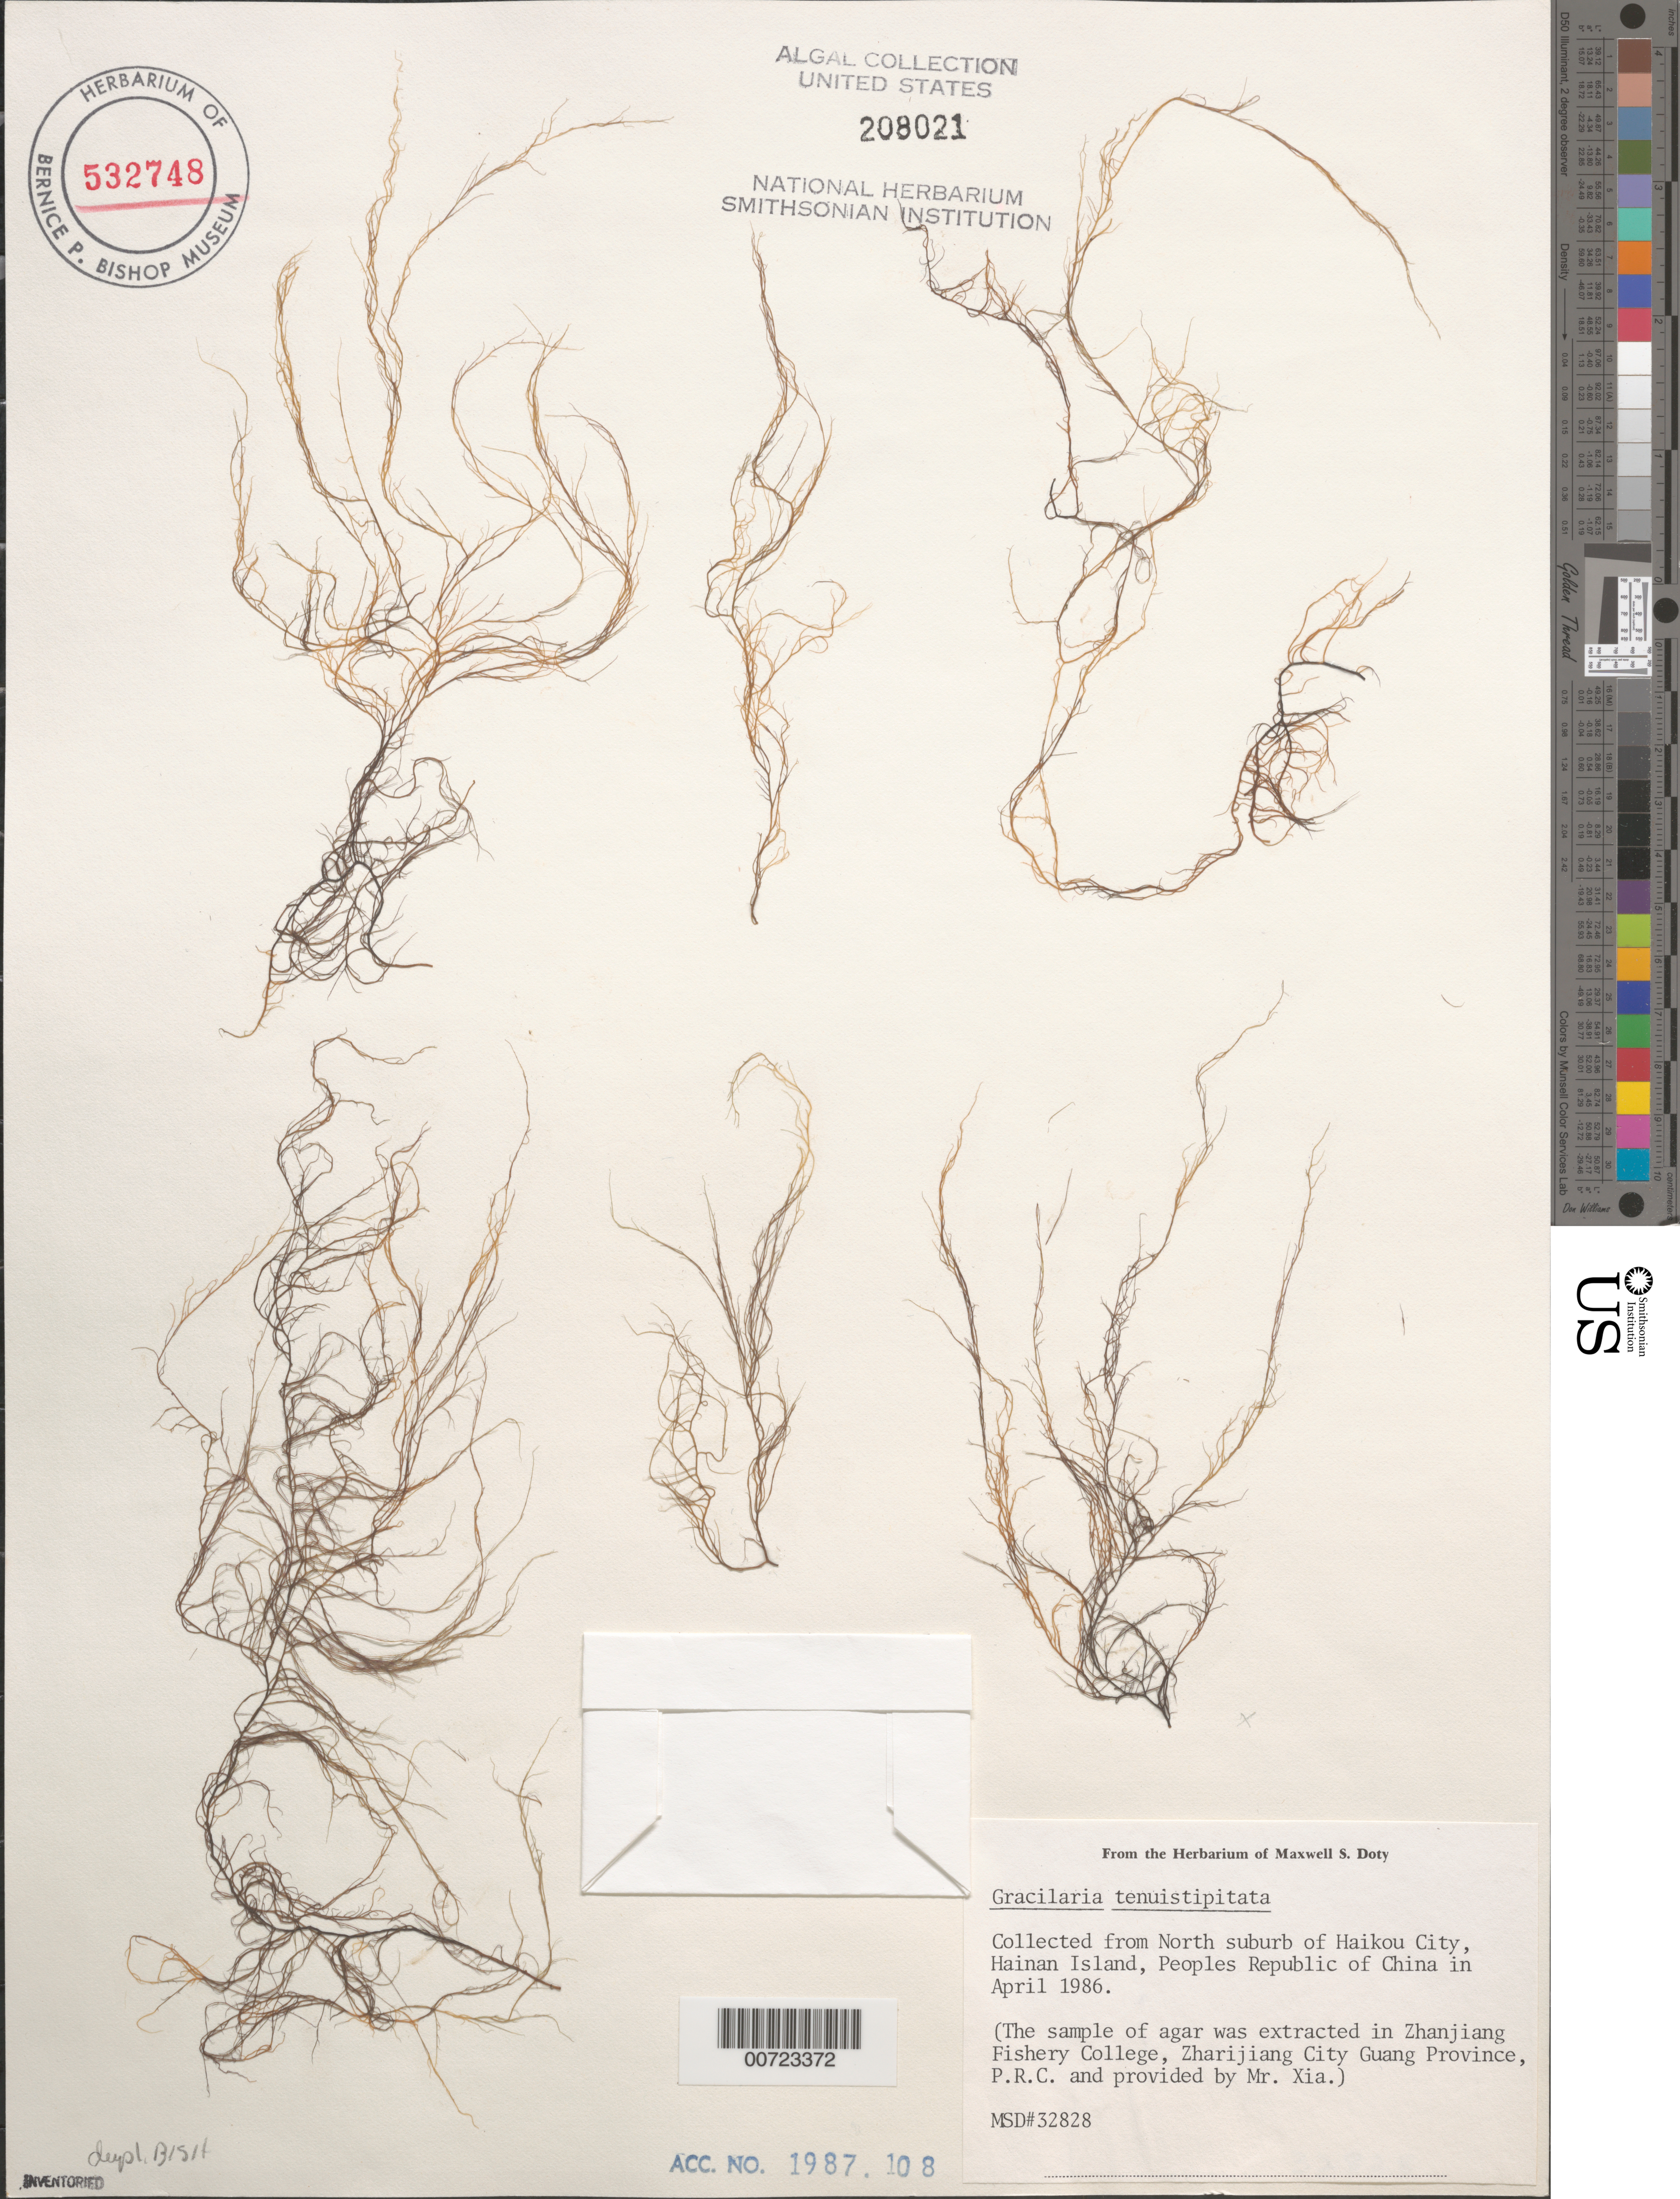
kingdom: Plantae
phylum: Rhodophyta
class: Florideophyceae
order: Gracilariales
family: Gracilariaceae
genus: Gracilaria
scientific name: Gracilaria tenuistipitata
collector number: MSD 32828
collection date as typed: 14 Aug 1986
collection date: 1986-08-14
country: China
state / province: Hainan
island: Hainan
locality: North suburb of Haikou City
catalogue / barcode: US 208021